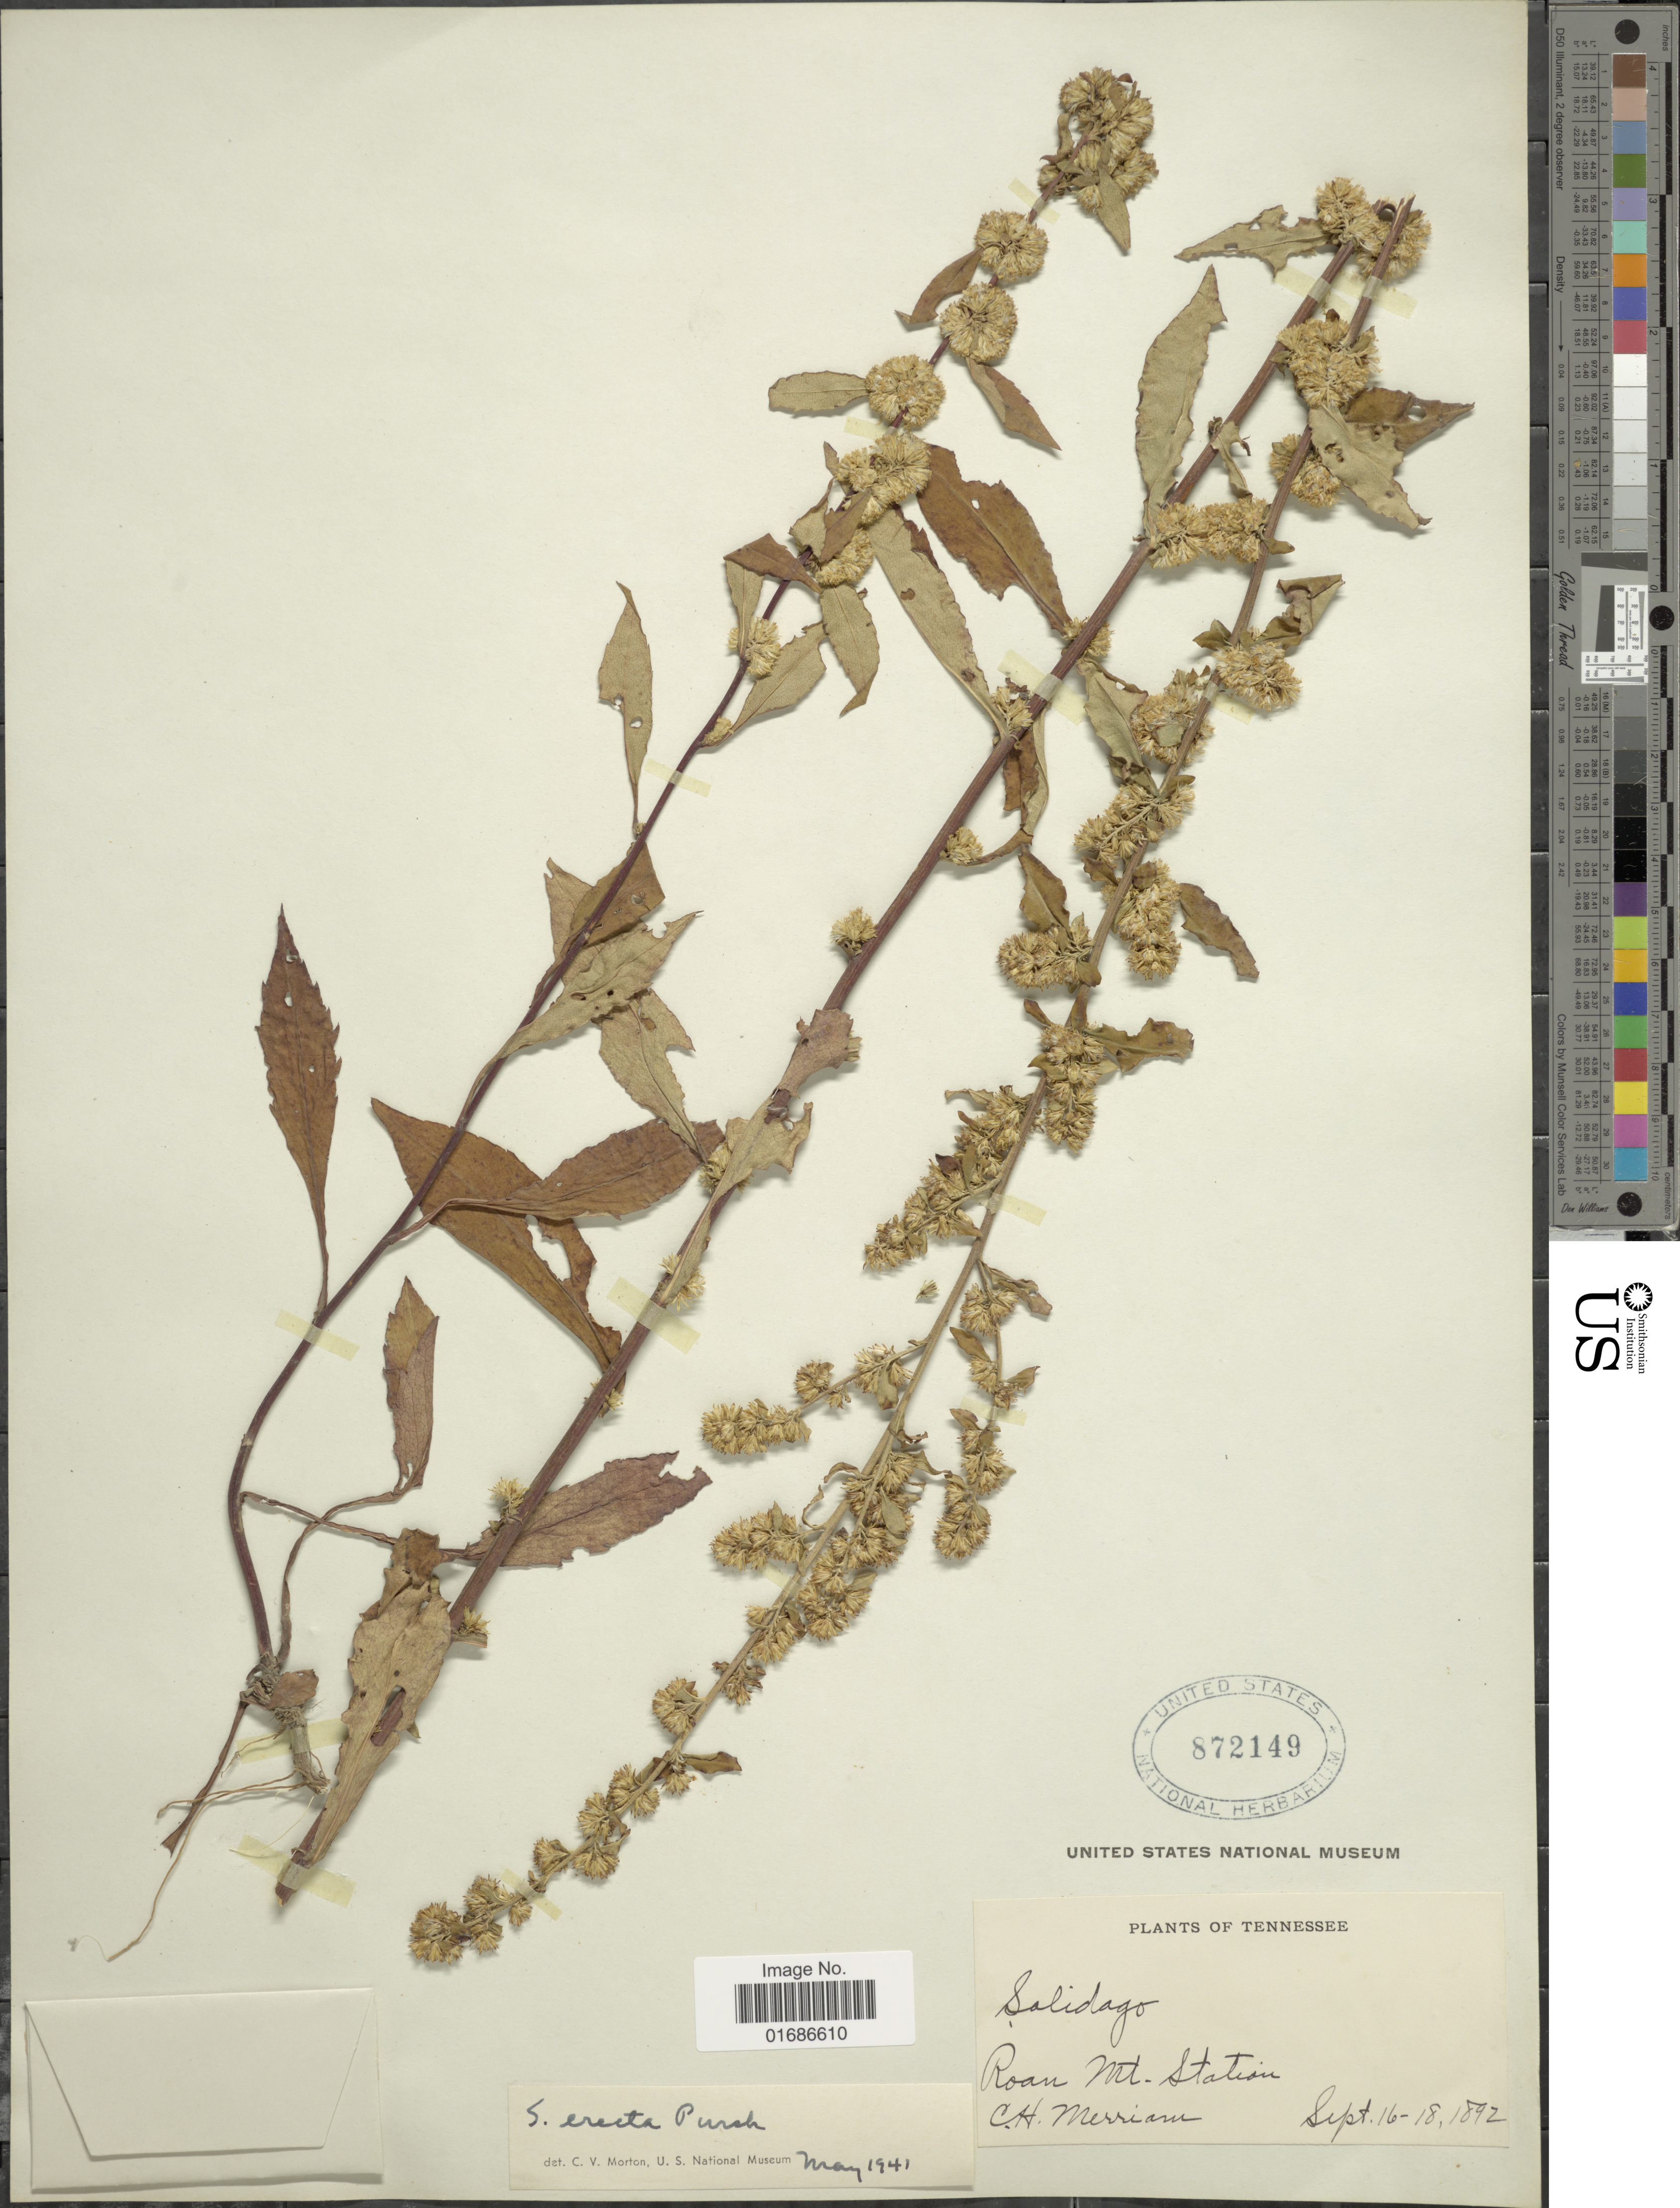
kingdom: Plantae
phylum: Tracheophyta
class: Magnoliopsida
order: Asterales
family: Asteraceae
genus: Solidago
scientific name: Solidago erecta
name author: Pursh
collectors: C. Merriam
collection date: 1892-09-16/1892-09-18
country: United States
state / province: Tennessee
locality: Roan Mt Station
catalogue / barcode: US 872149